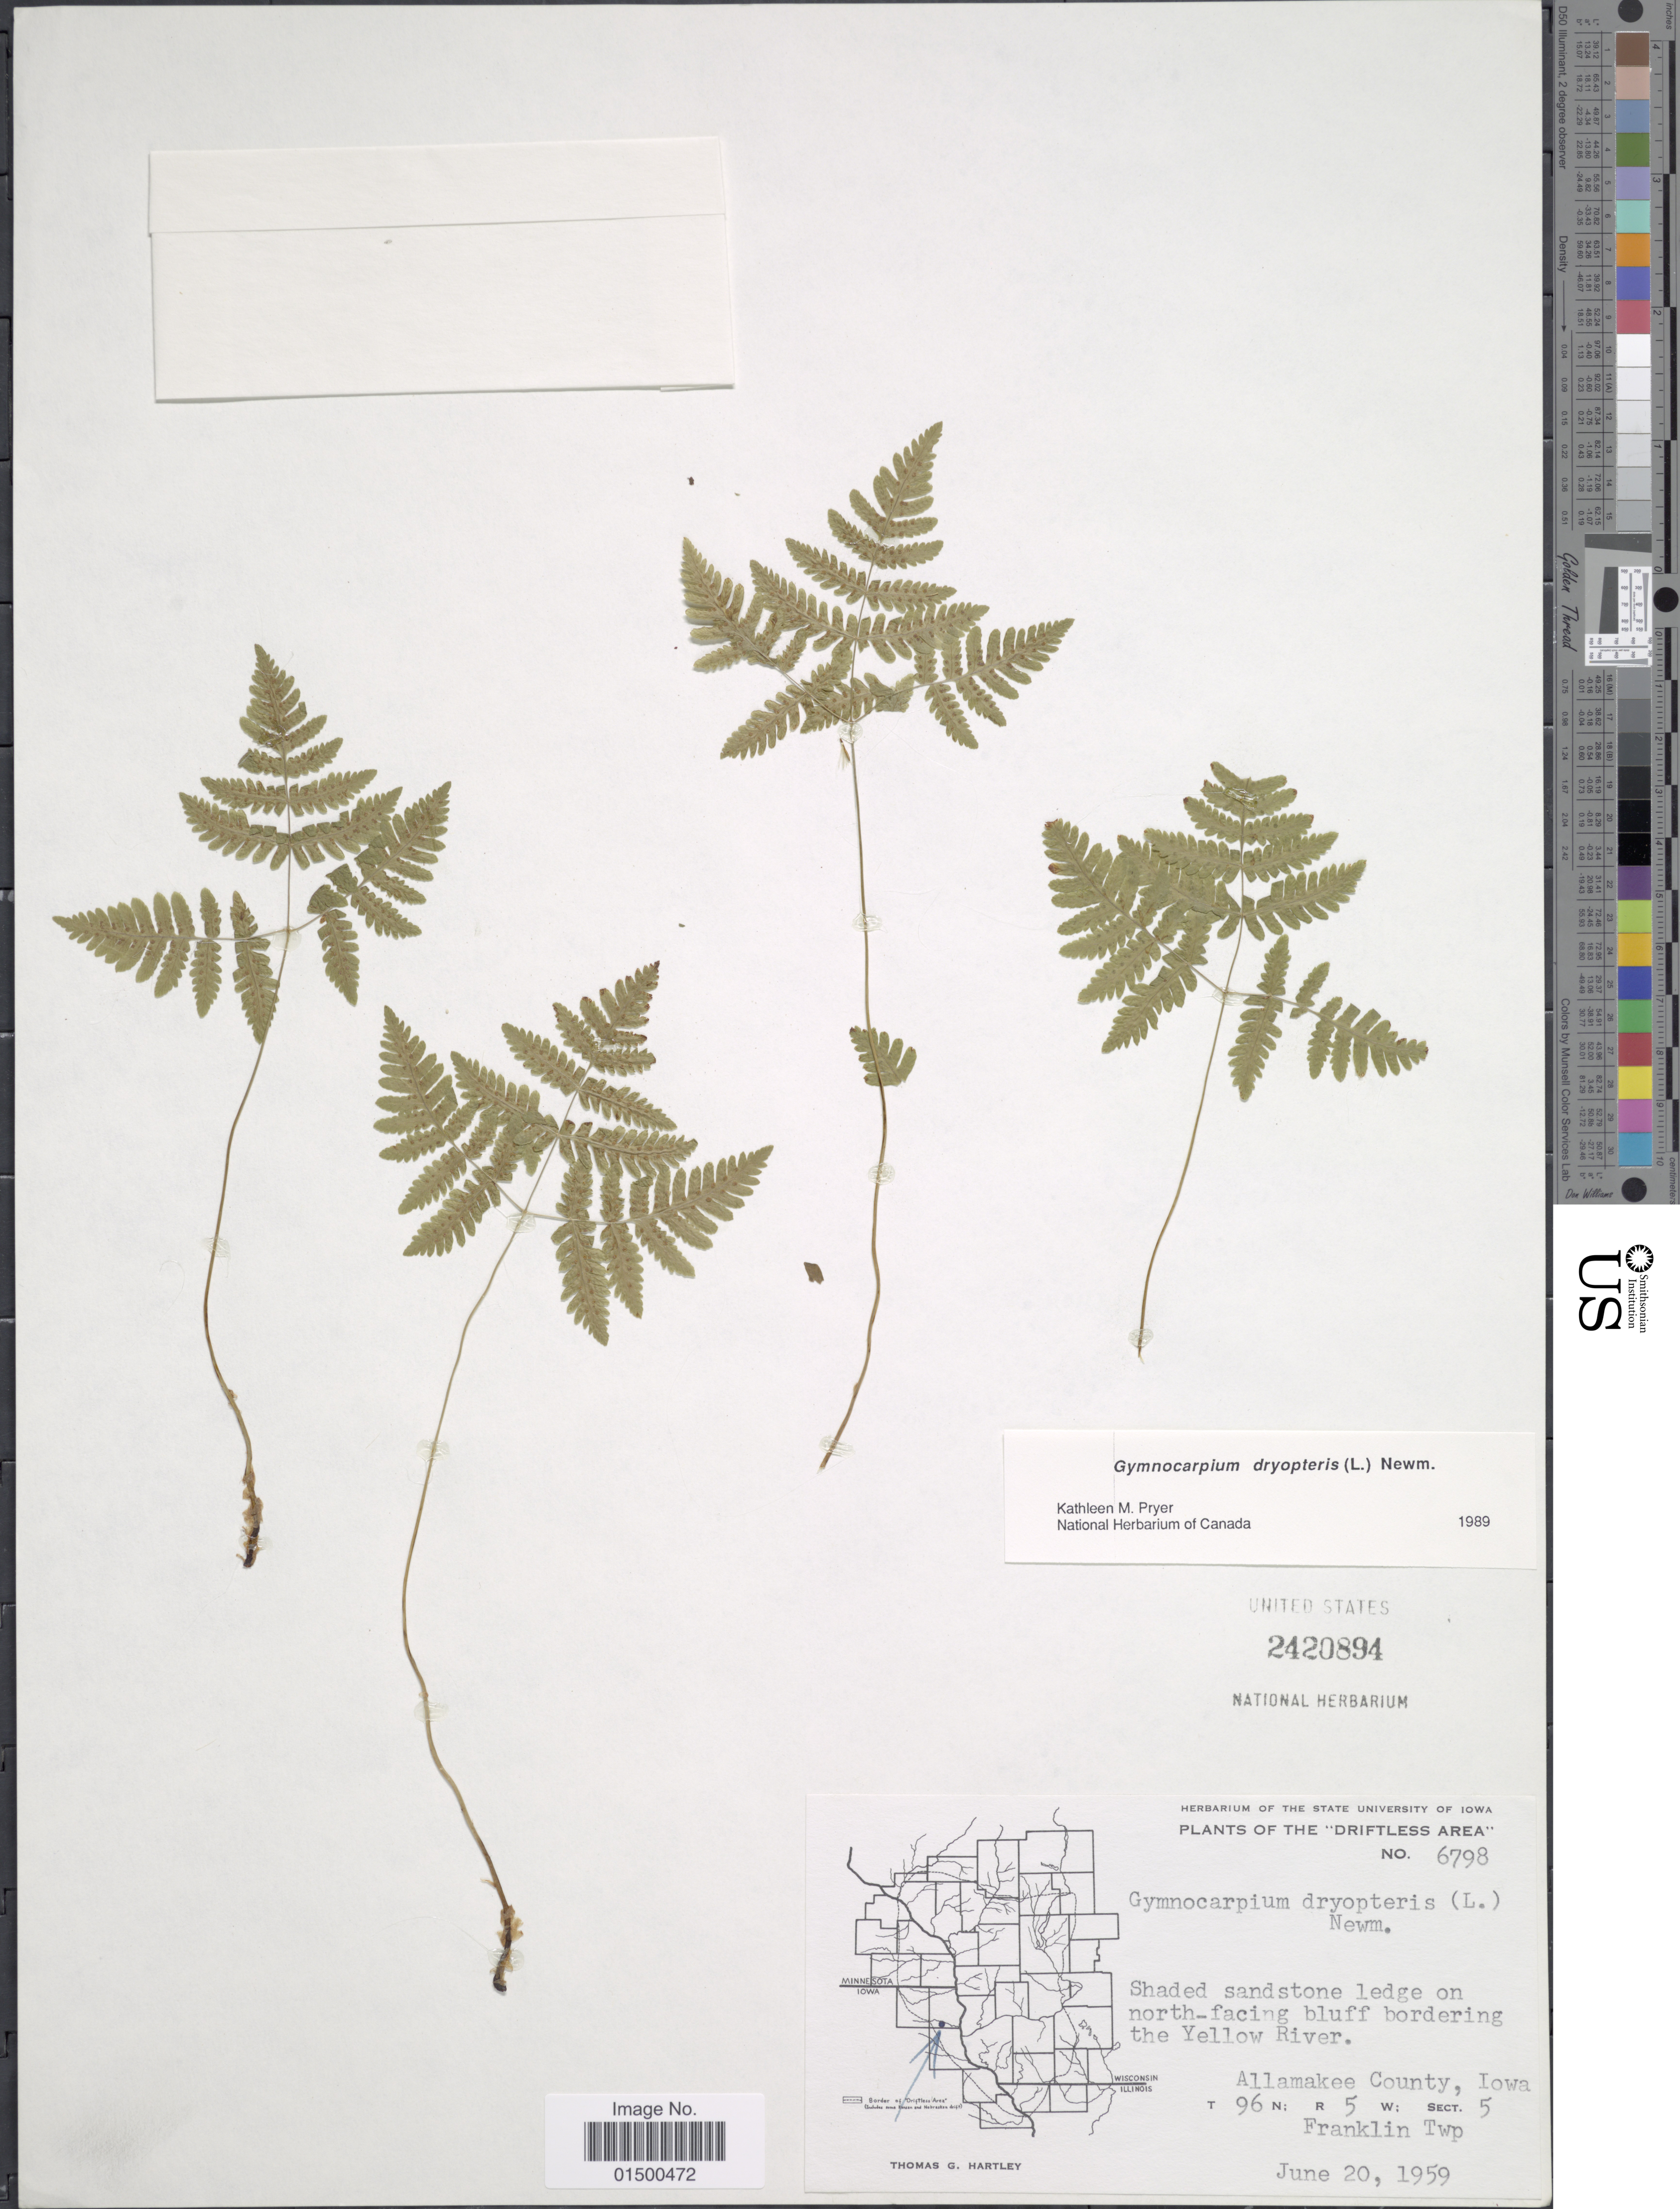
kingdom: Plantae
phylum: Tracheophyta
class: Polypodiopsida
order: Polypodiales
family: Cystopteridaceae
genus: Gymnocarpium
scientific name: Gymnocarpium dryopteris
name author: (L.) Newman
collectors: T. G. Hartley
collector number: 6798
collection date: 1959-06-20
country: United States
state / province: Iowa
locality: Driftless Area, Shaded sandstone ledge on north-facing bluff bordering the Yellow River, Allamakee county, Iowa T96N: R5W: sect.5 Franklin Twp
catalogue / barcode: US 2420894